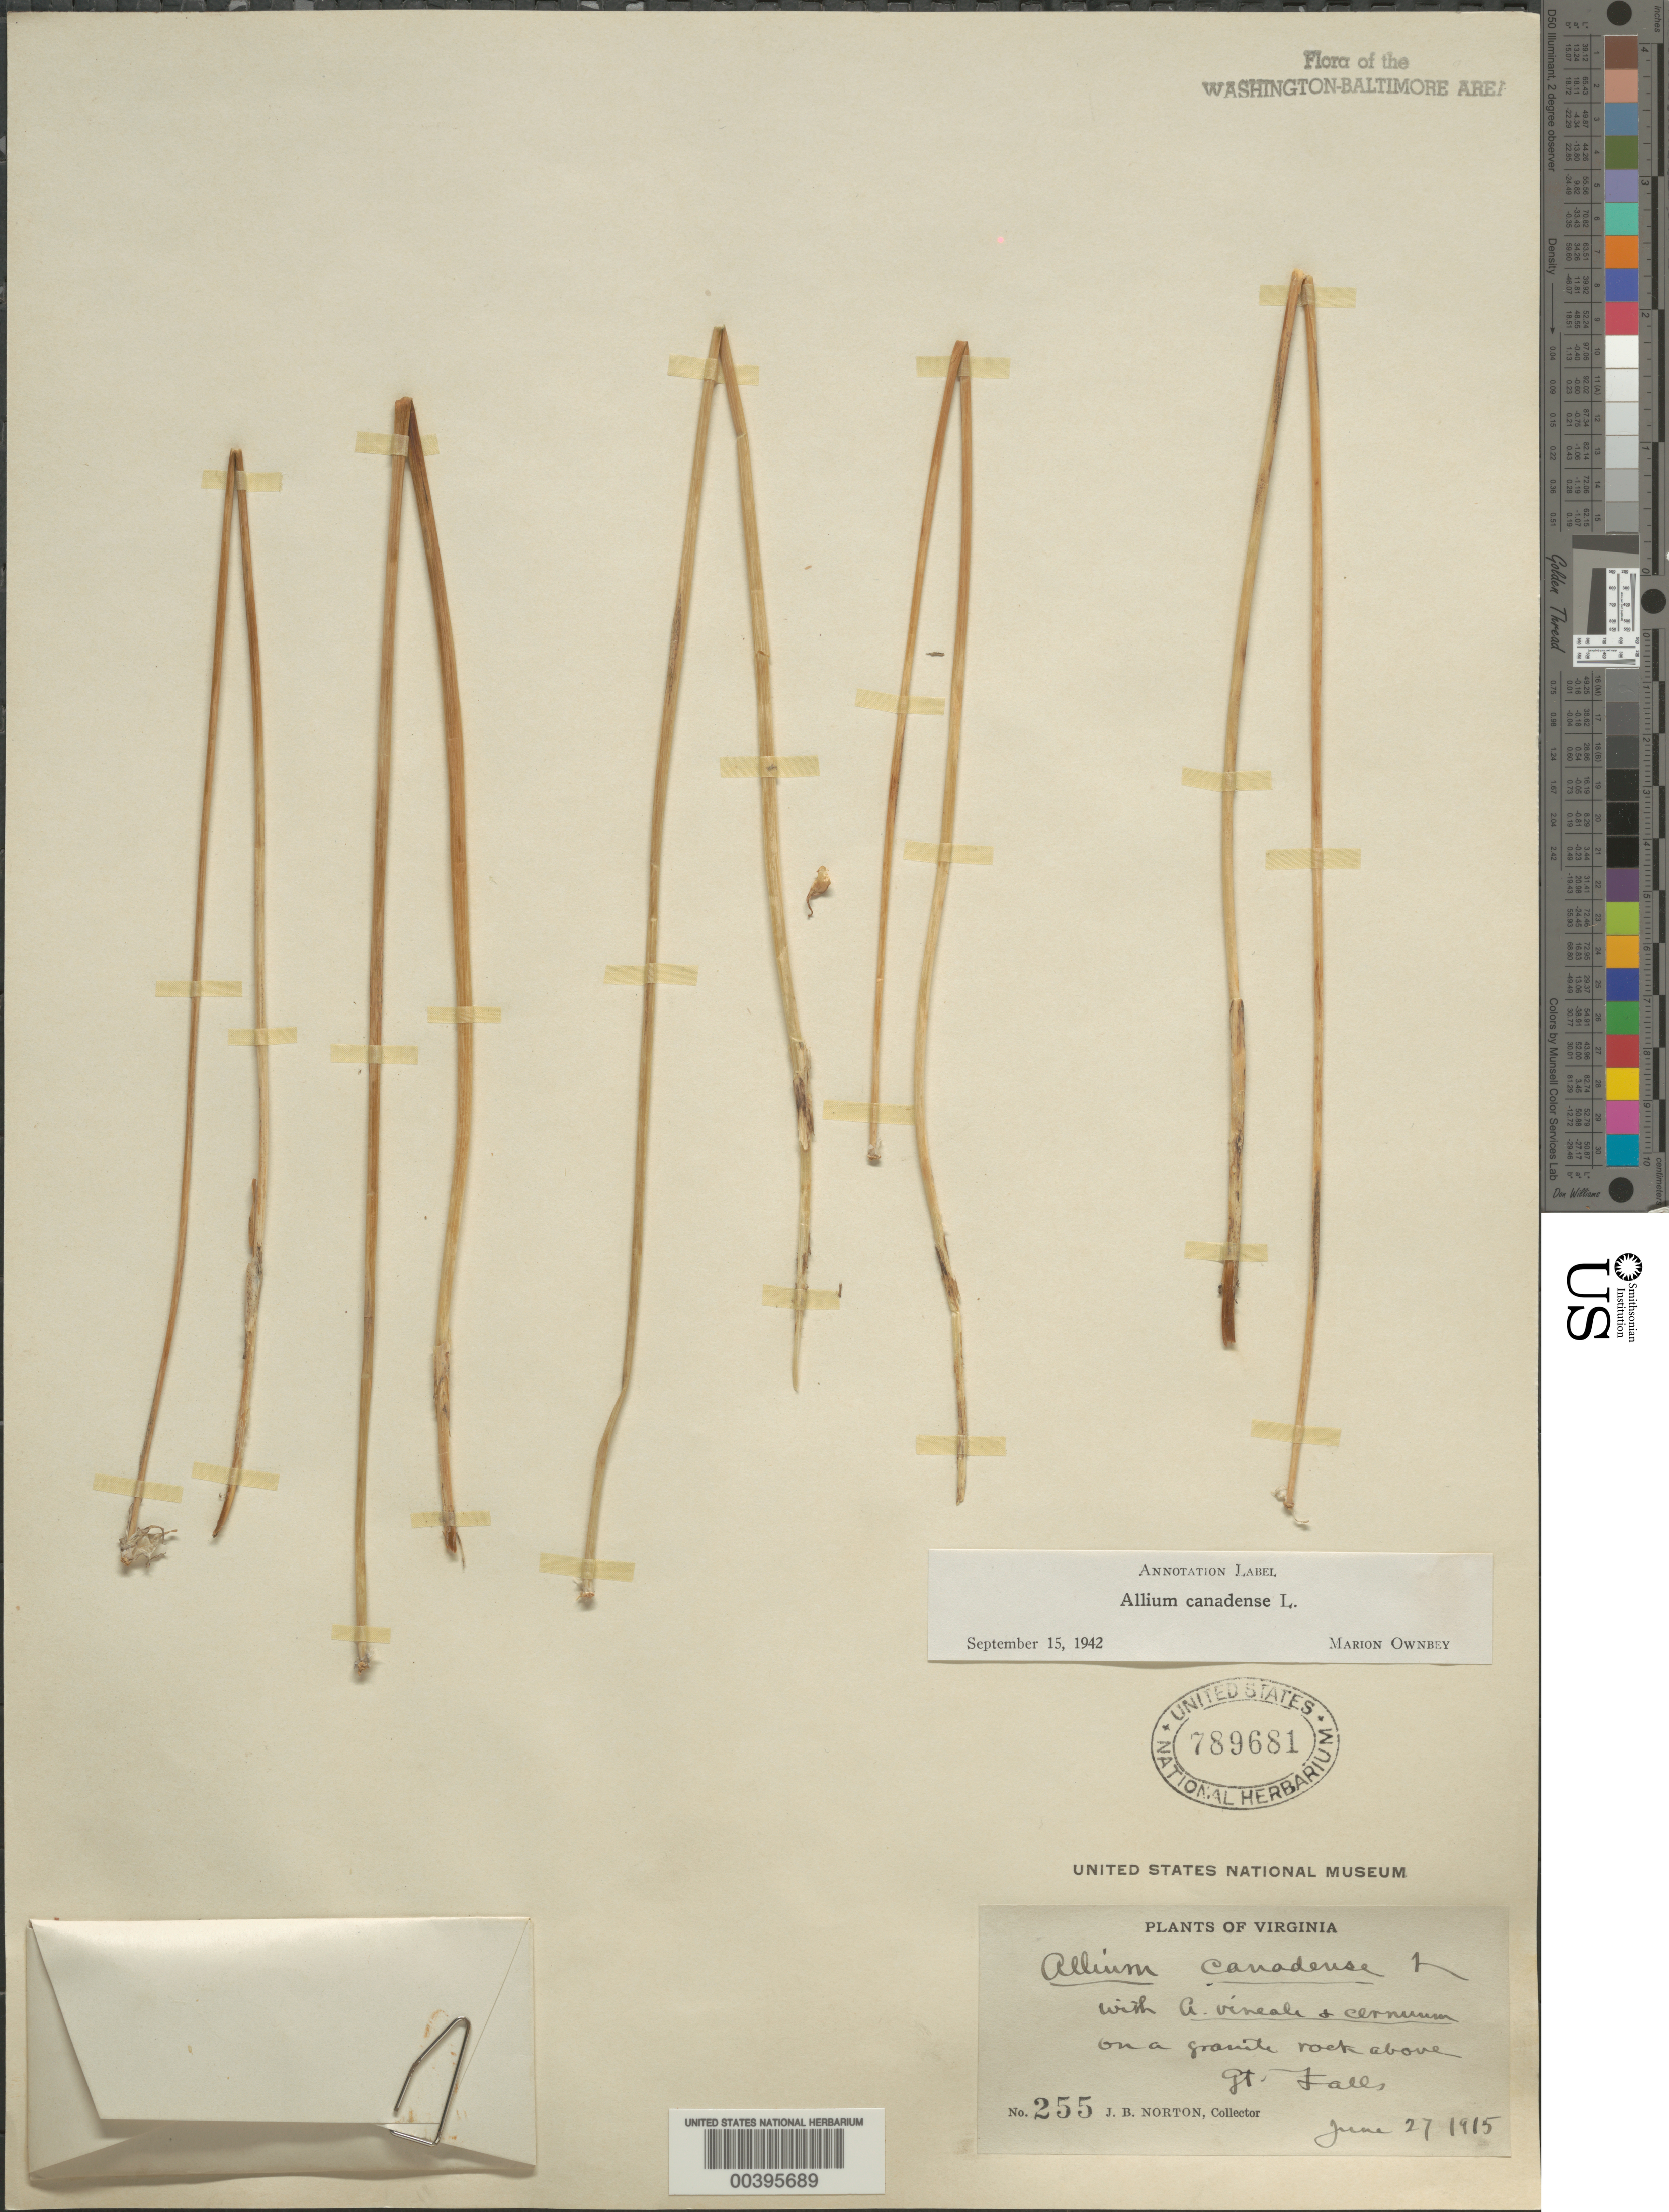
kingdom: Plantae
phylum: Tracheophyta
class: Liliopsida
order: Asparagales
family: Amaryllidaceae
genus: Allium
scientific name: Allium canadense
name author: L.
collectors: J. Norton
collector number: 255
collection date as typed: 27 Jun 1915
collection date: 1915-06-27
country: United States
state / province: Virginia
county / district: Fairfax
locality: Great Falls C. and O. Canal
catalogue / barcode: US 789681